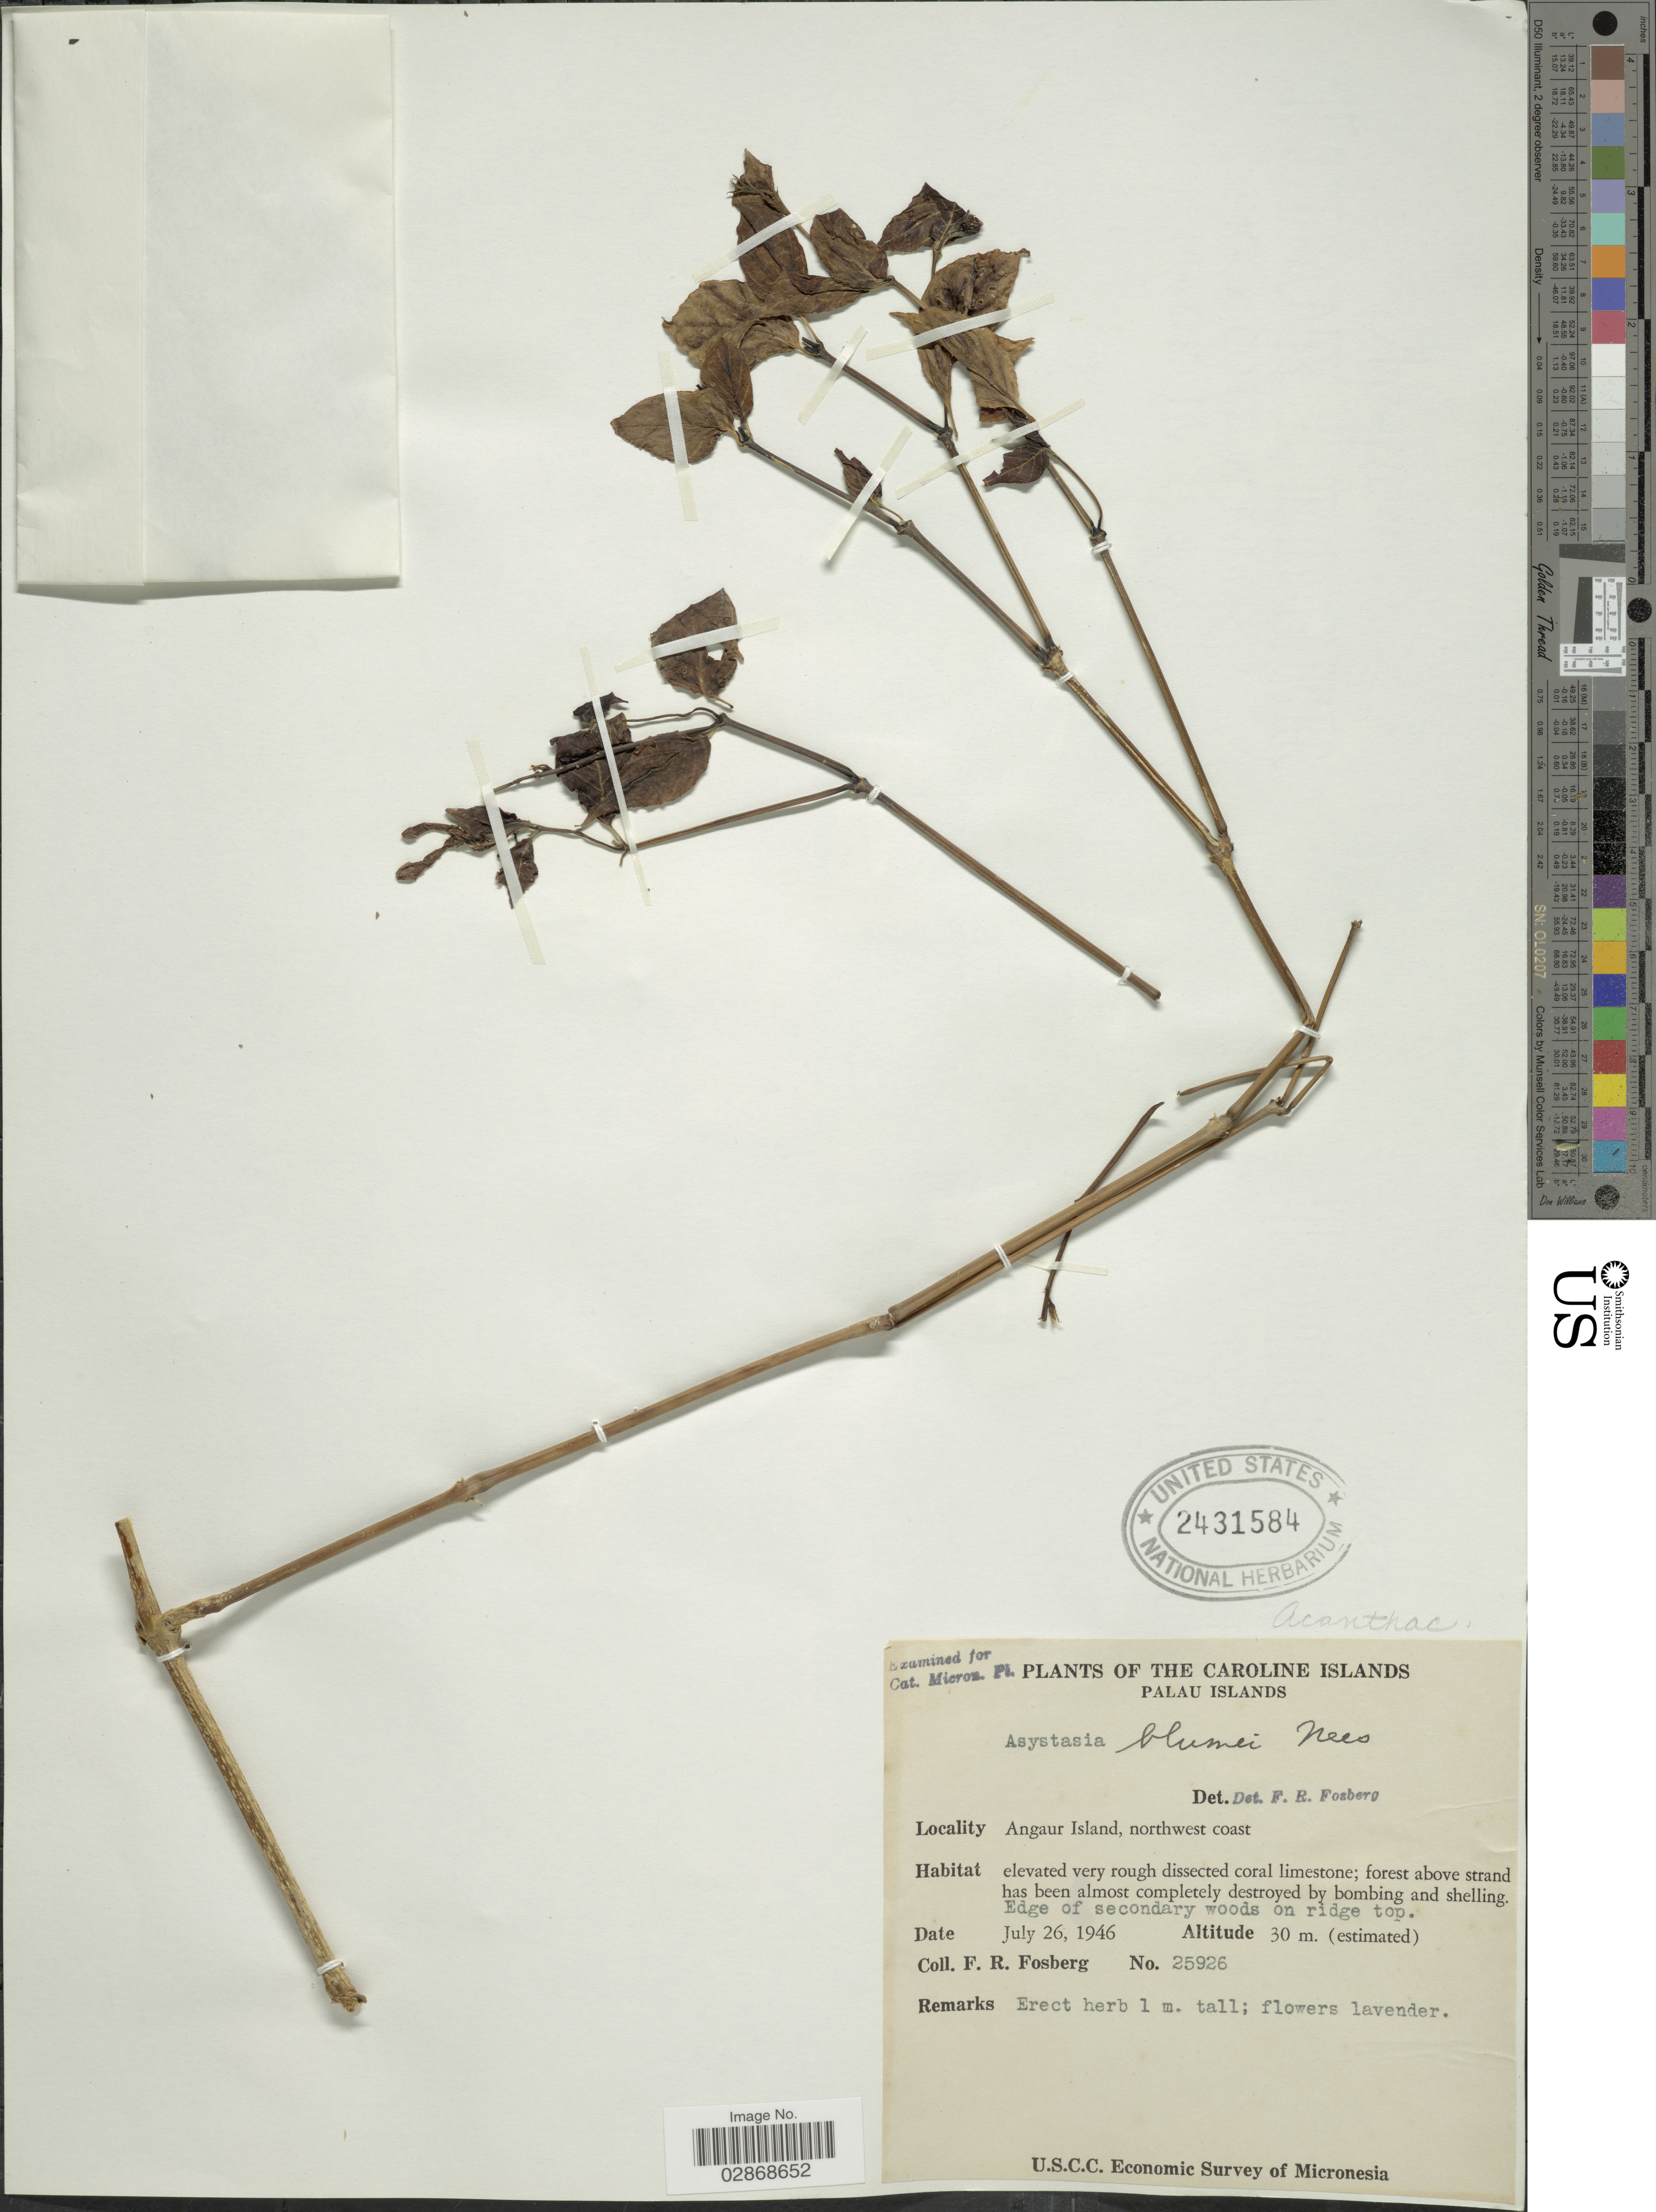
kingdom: Plantae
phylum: Tracheophyta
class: Magnoliopsida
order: Lamiales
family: Acanthaceae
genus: Asystasia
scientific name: Asystasia blumei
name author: Nees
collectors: F. R. Fosberg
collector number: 25926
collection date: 1946-07-26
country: Palau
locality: Caroline Islands. Palau Islands. Angaur Island, northwest coast.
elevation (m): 30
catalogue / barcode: US 2431584